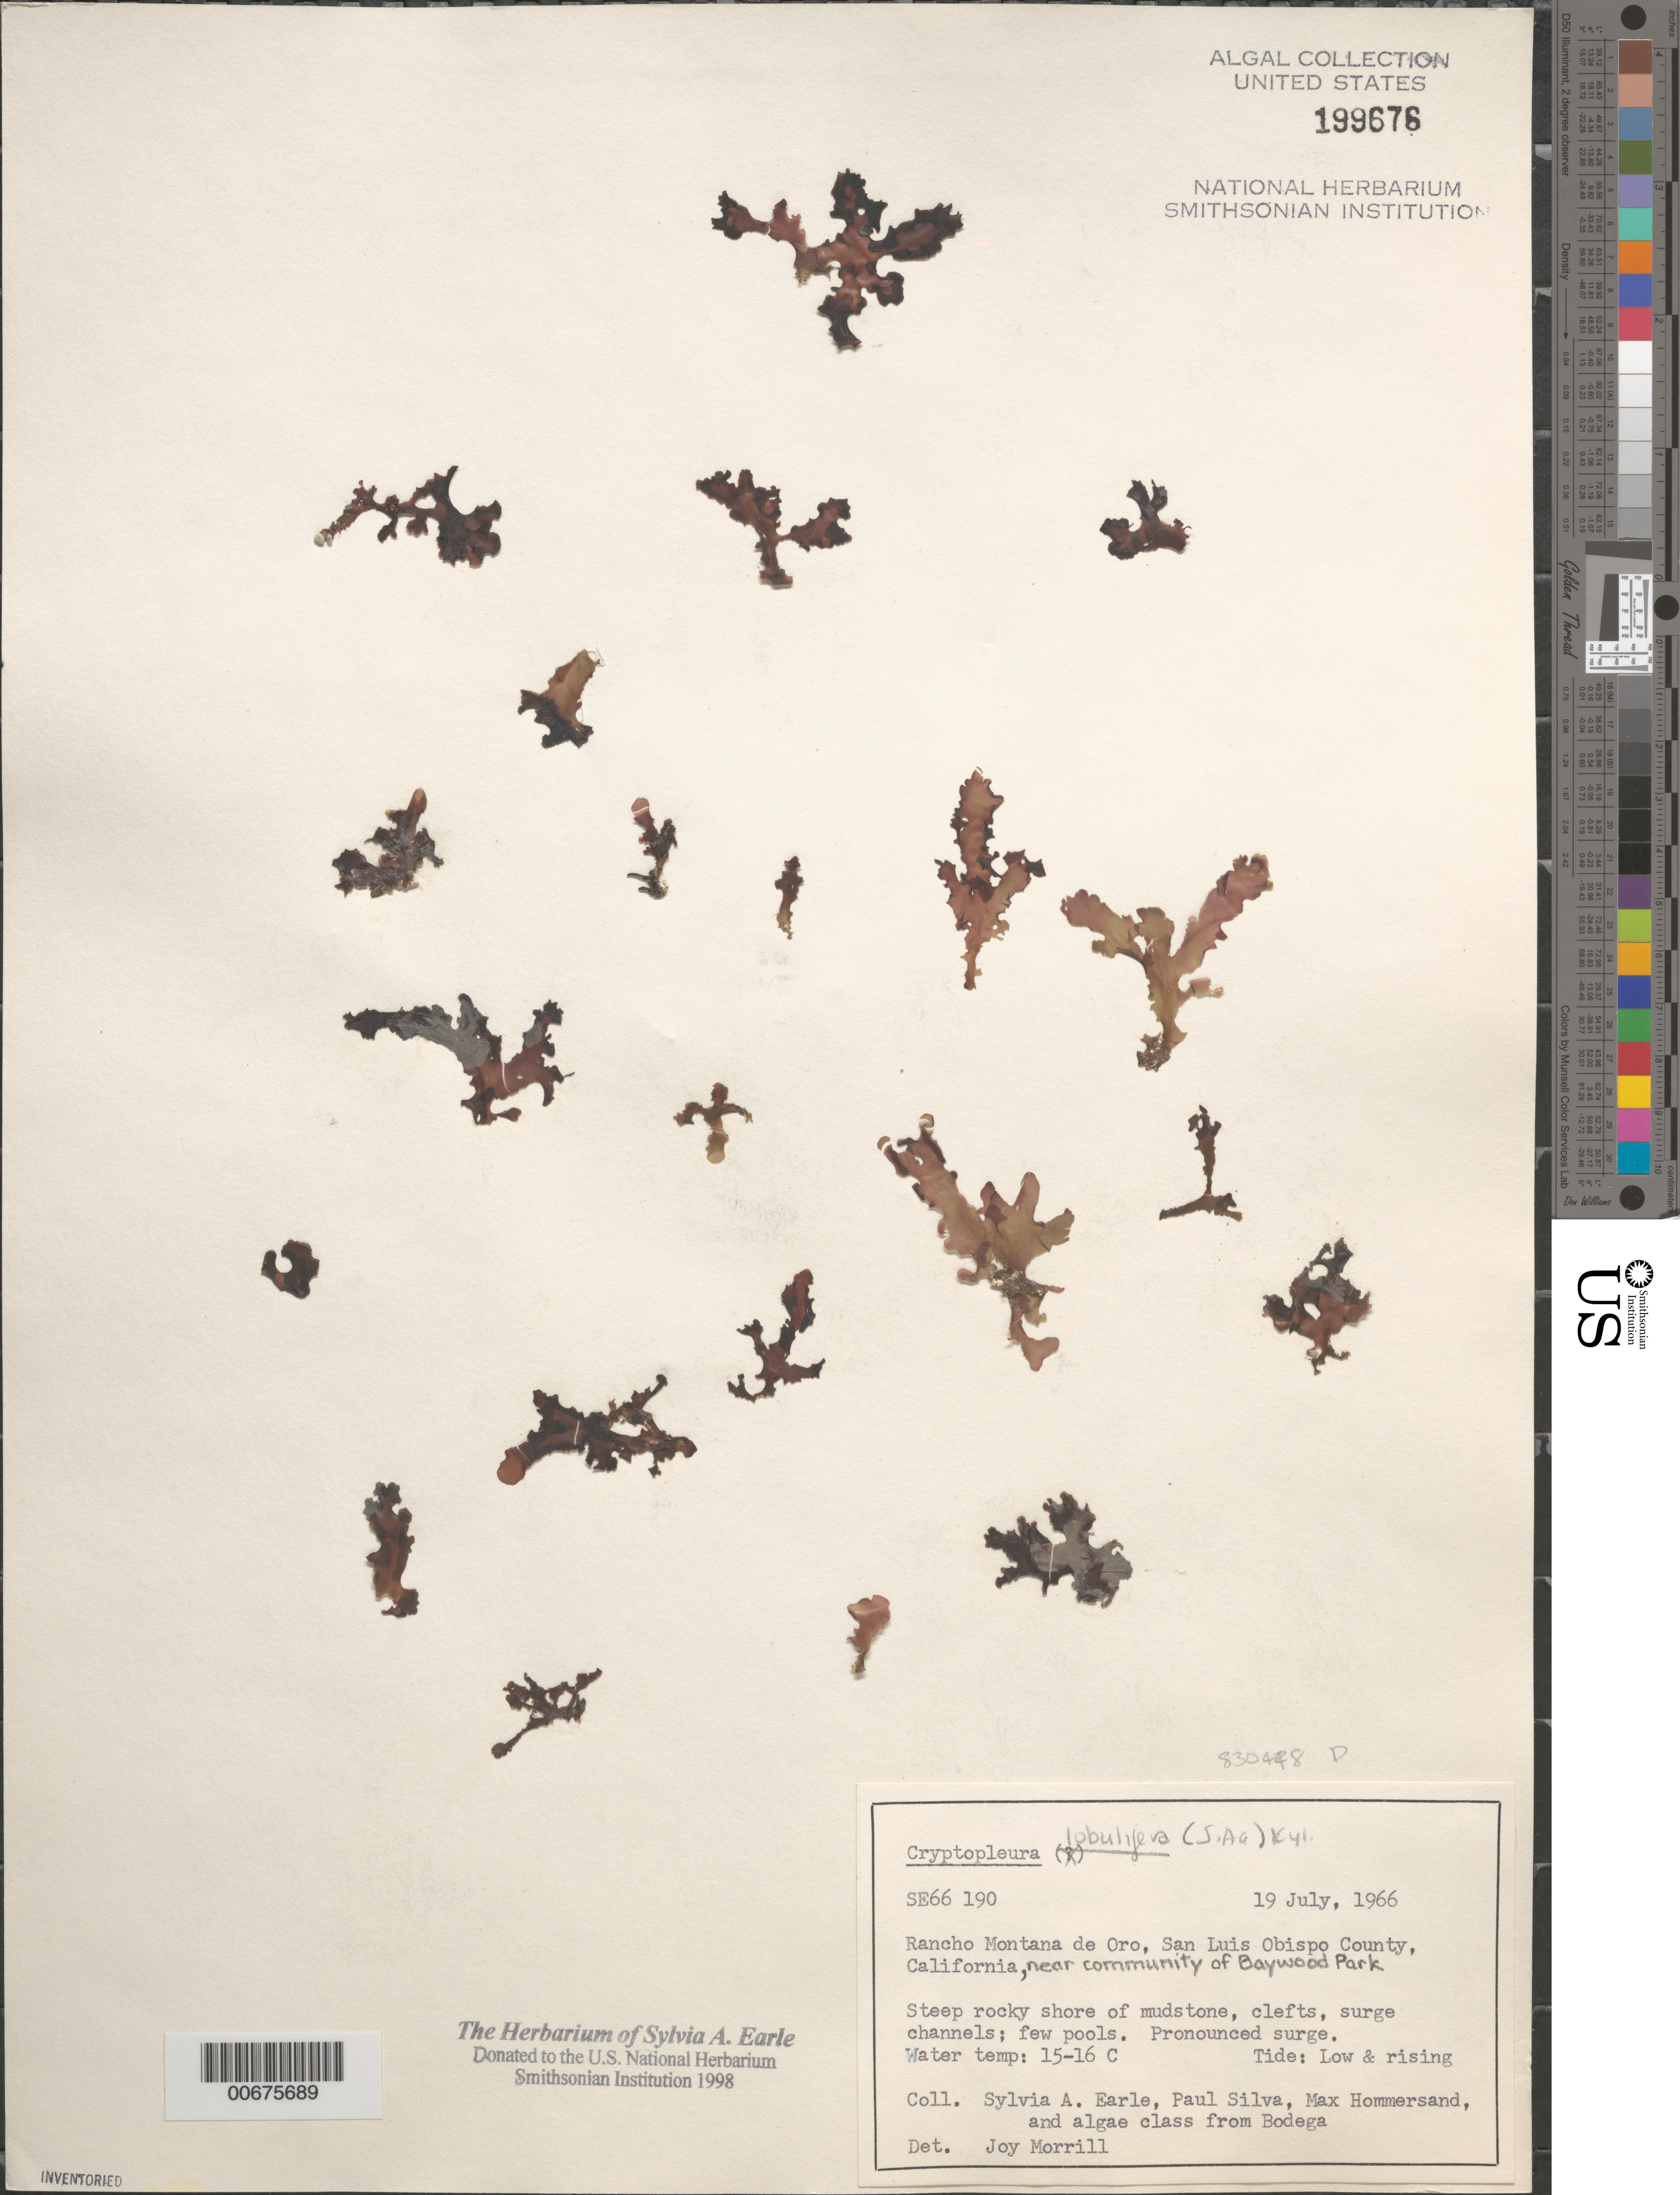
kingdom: Plantae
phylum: Rhodophyta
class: Florideophyceae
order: Ceramiales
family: Delesseriaceae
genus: Cryptopleura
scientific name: Cryptopleura lobulifera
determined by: Morrill, J.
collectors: S. A. Earle, P. C. Silva, M. H. Hommersand & Bodega Algae Class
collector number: SE 66190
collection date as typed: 19 Jul 1966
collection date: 1966-07-19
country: United States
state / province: California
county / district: San Luis Obispo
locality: Rancho Montana de Oro, near Baywood Park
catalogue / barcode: US 199676